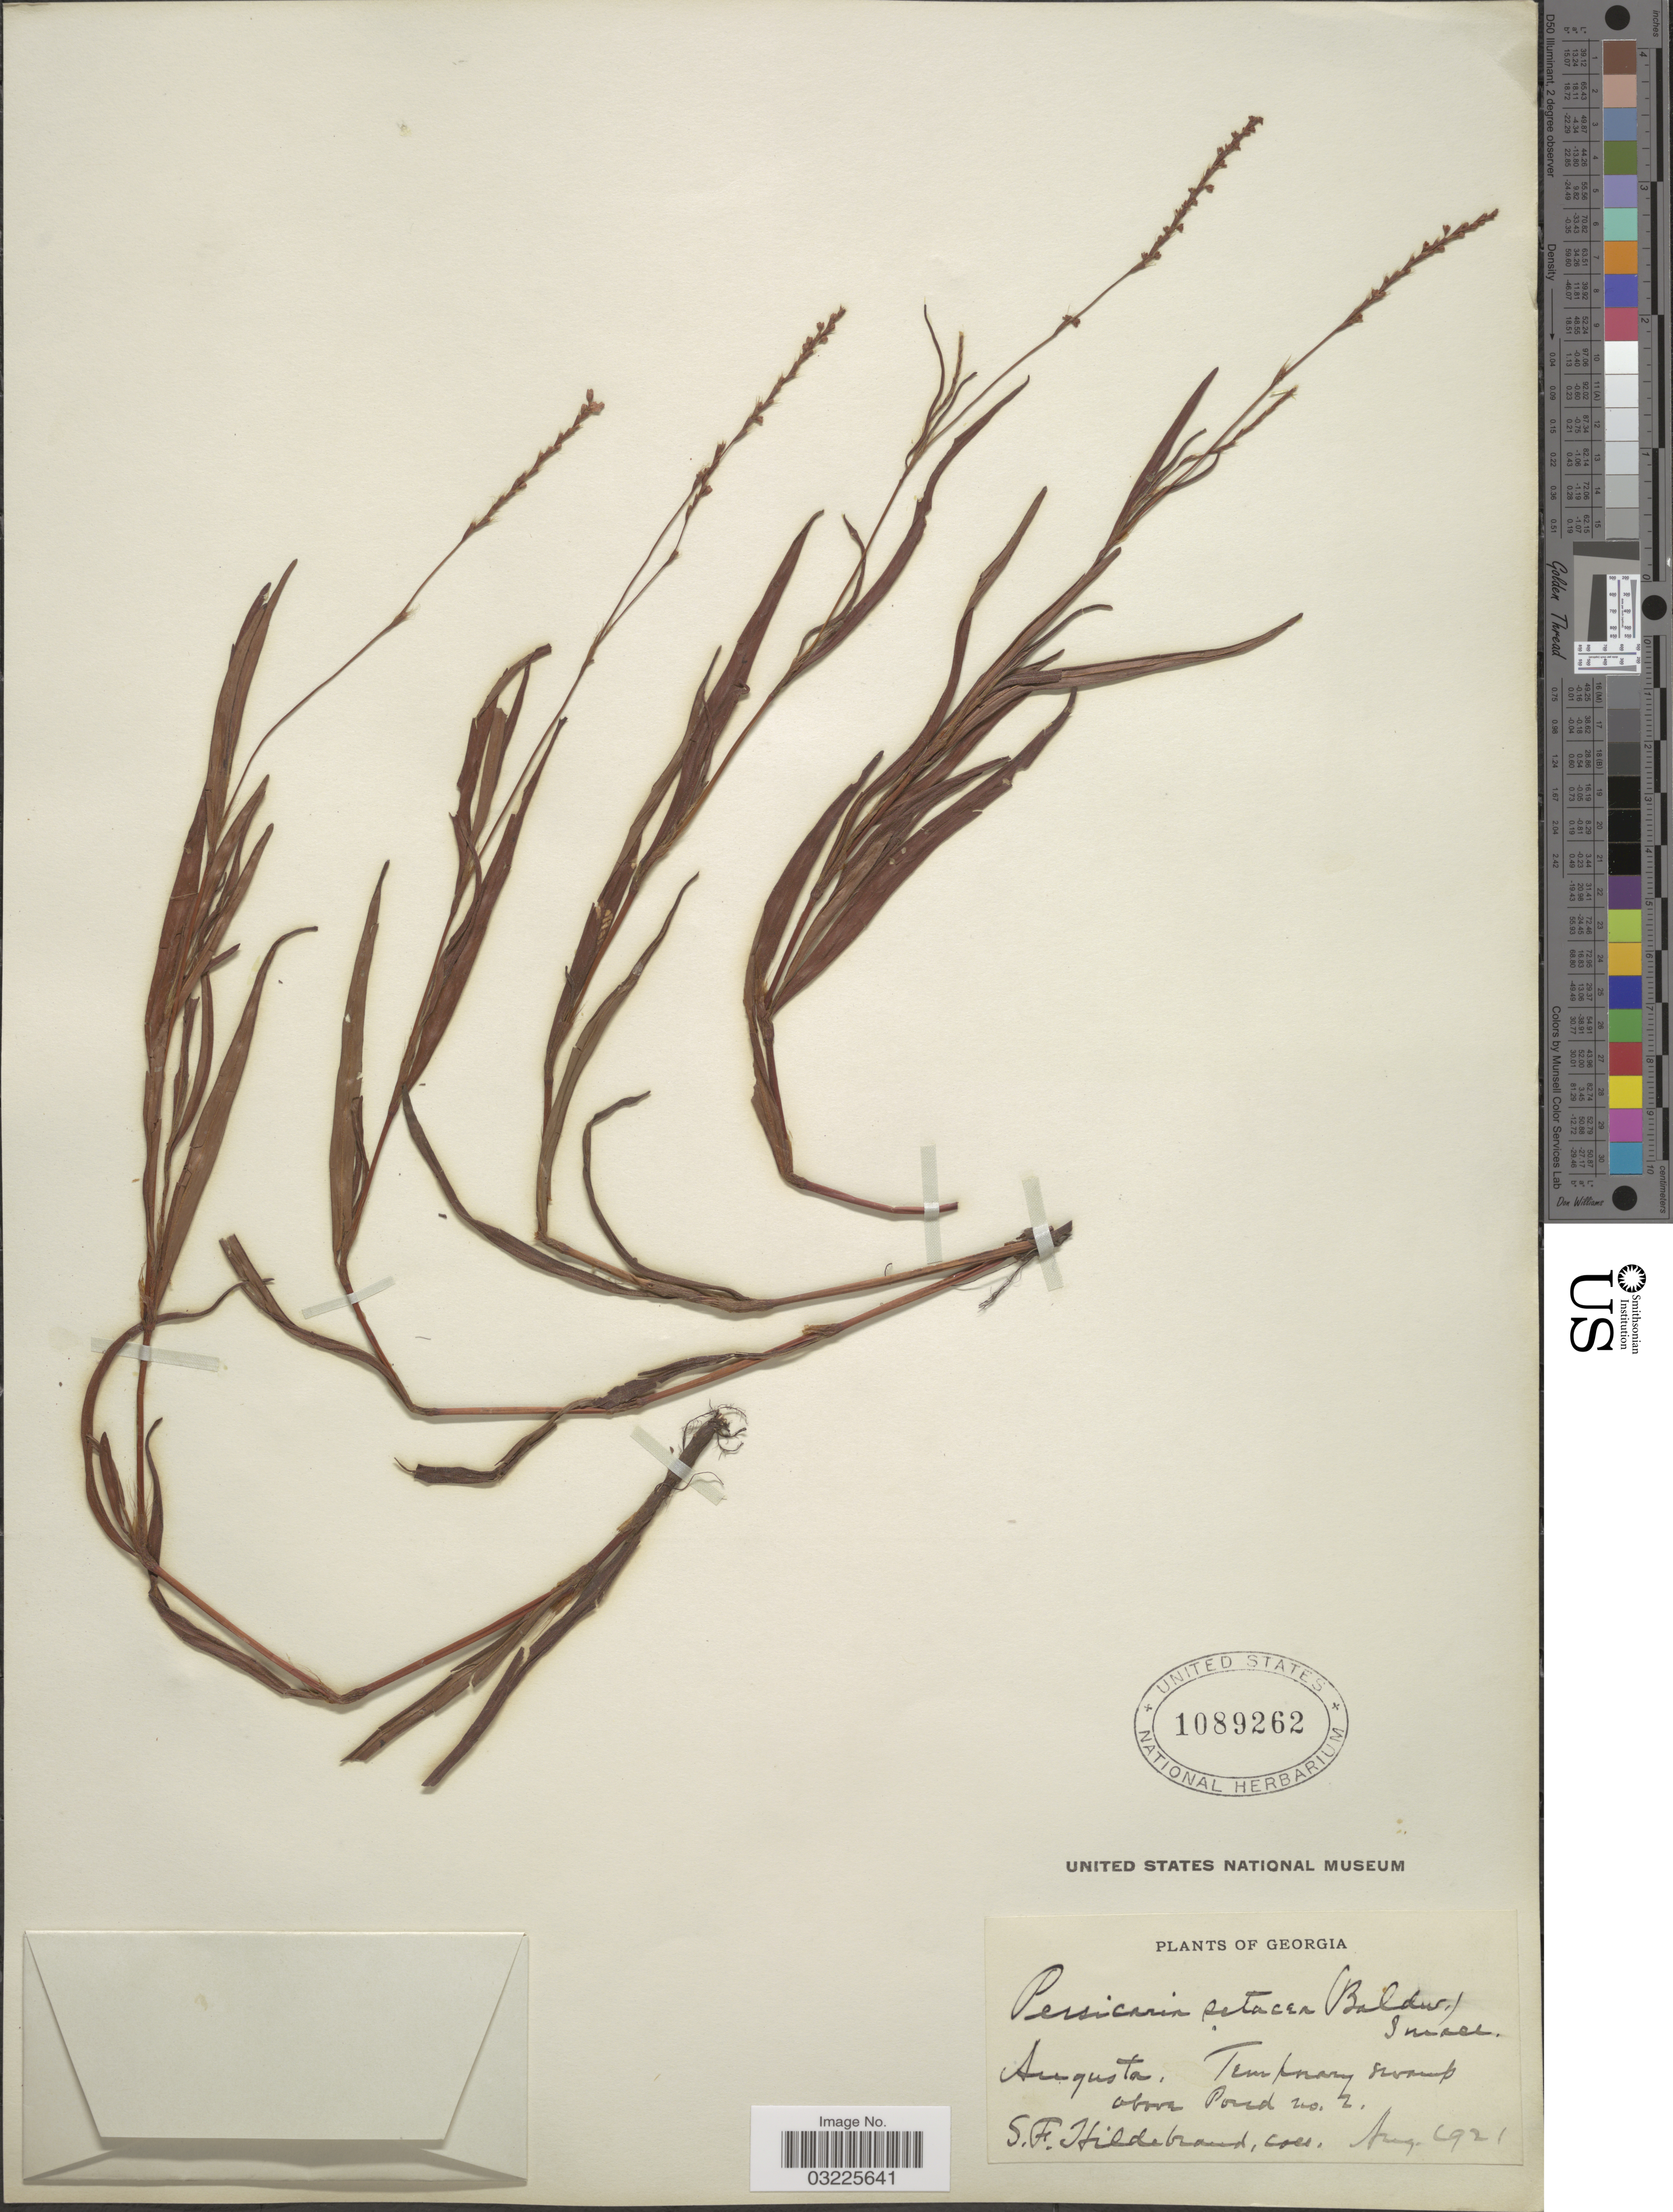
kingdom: Plantae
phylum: Tracheophyta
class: Magnoliopsida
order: Caryophyllales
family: Polygonaceae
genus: Persicaria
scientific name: Persicaria hydropiperoides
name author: (Michx.) Small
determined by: Atha, D. E.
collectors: S. Hildebrand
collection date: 1921-08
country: United States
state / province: Georgia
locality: Augusta. Temporary swamp above Pond no. 2.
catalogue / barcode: US 1089262